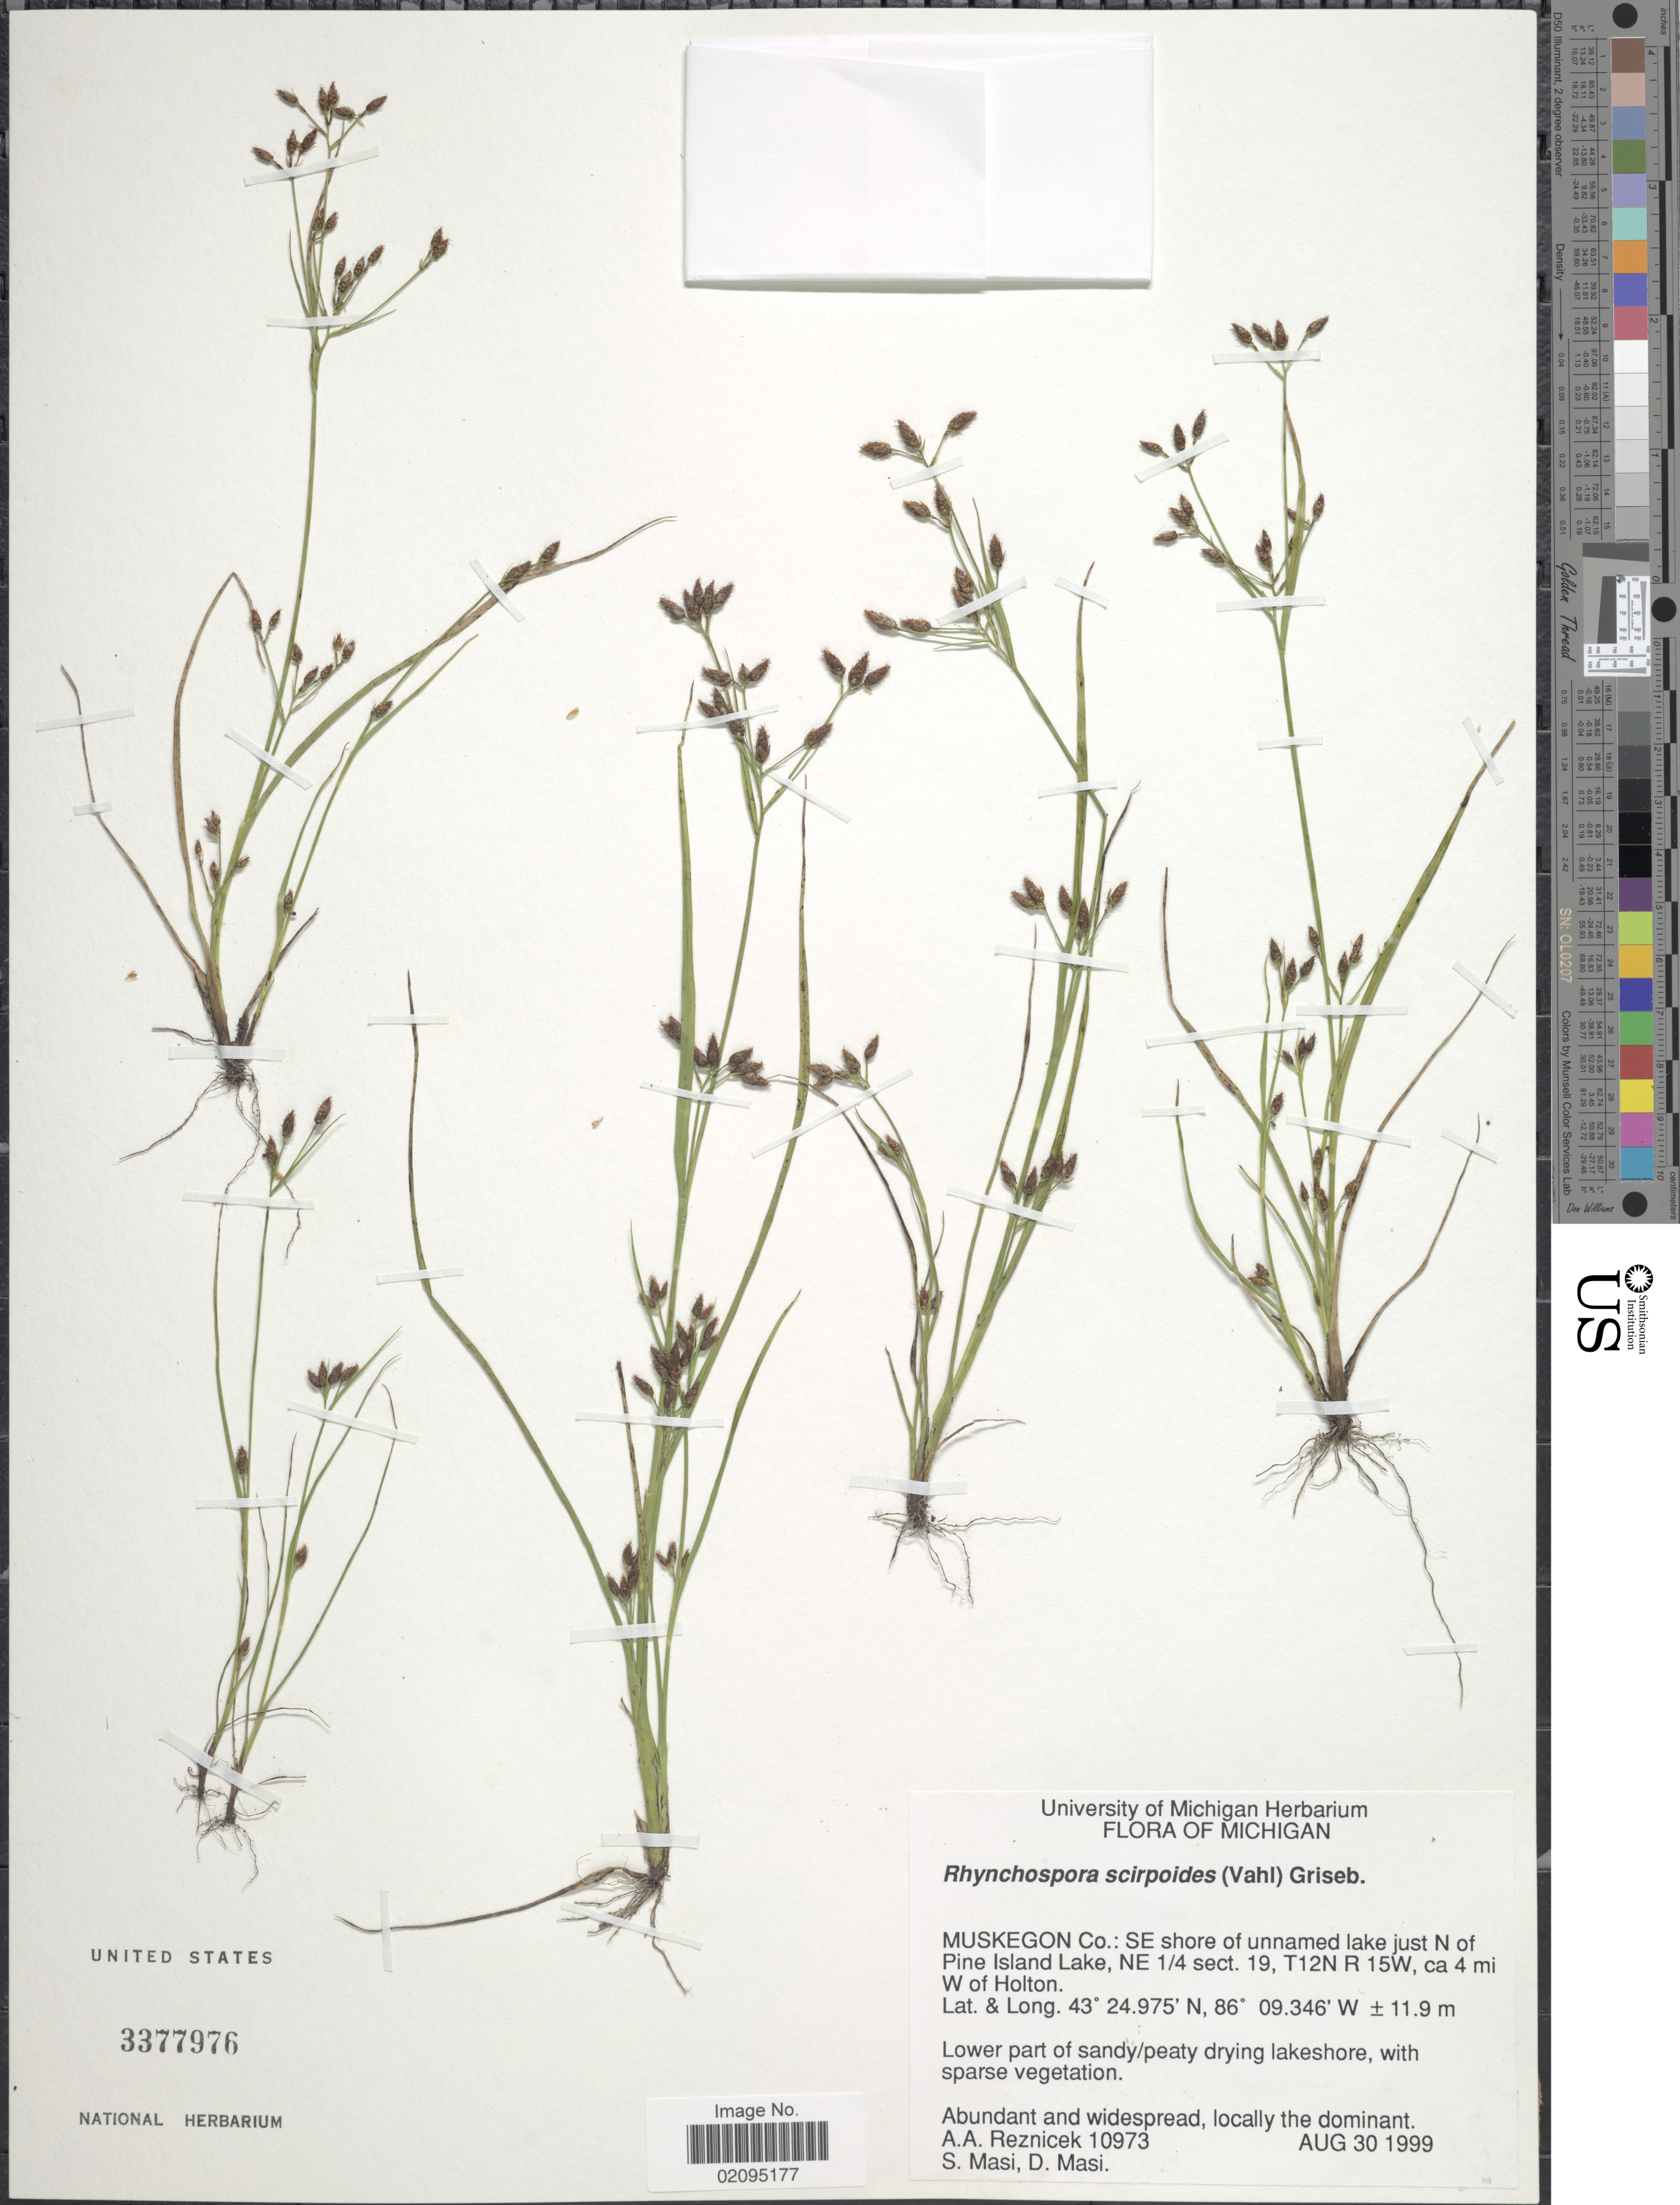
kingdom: Plantae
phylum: Tracheophyta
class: Liliopsida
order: Poales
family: Cyperaceae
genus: Rhynchospora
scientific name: Rhynchospora scirpoides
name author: (Torr.) Griseb.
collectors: A. A. Reznicek, S. Masi & D. Masi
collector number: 109736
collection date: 1999-08-30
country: United States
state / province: Michigan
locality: Muskegon Co.: SE shore of unnamed lake just N of Pine Island Lake, NE 1/4 sect 19, T12N R 15W, ca. W of Holton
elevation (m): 11.9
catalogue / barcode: US 3377976